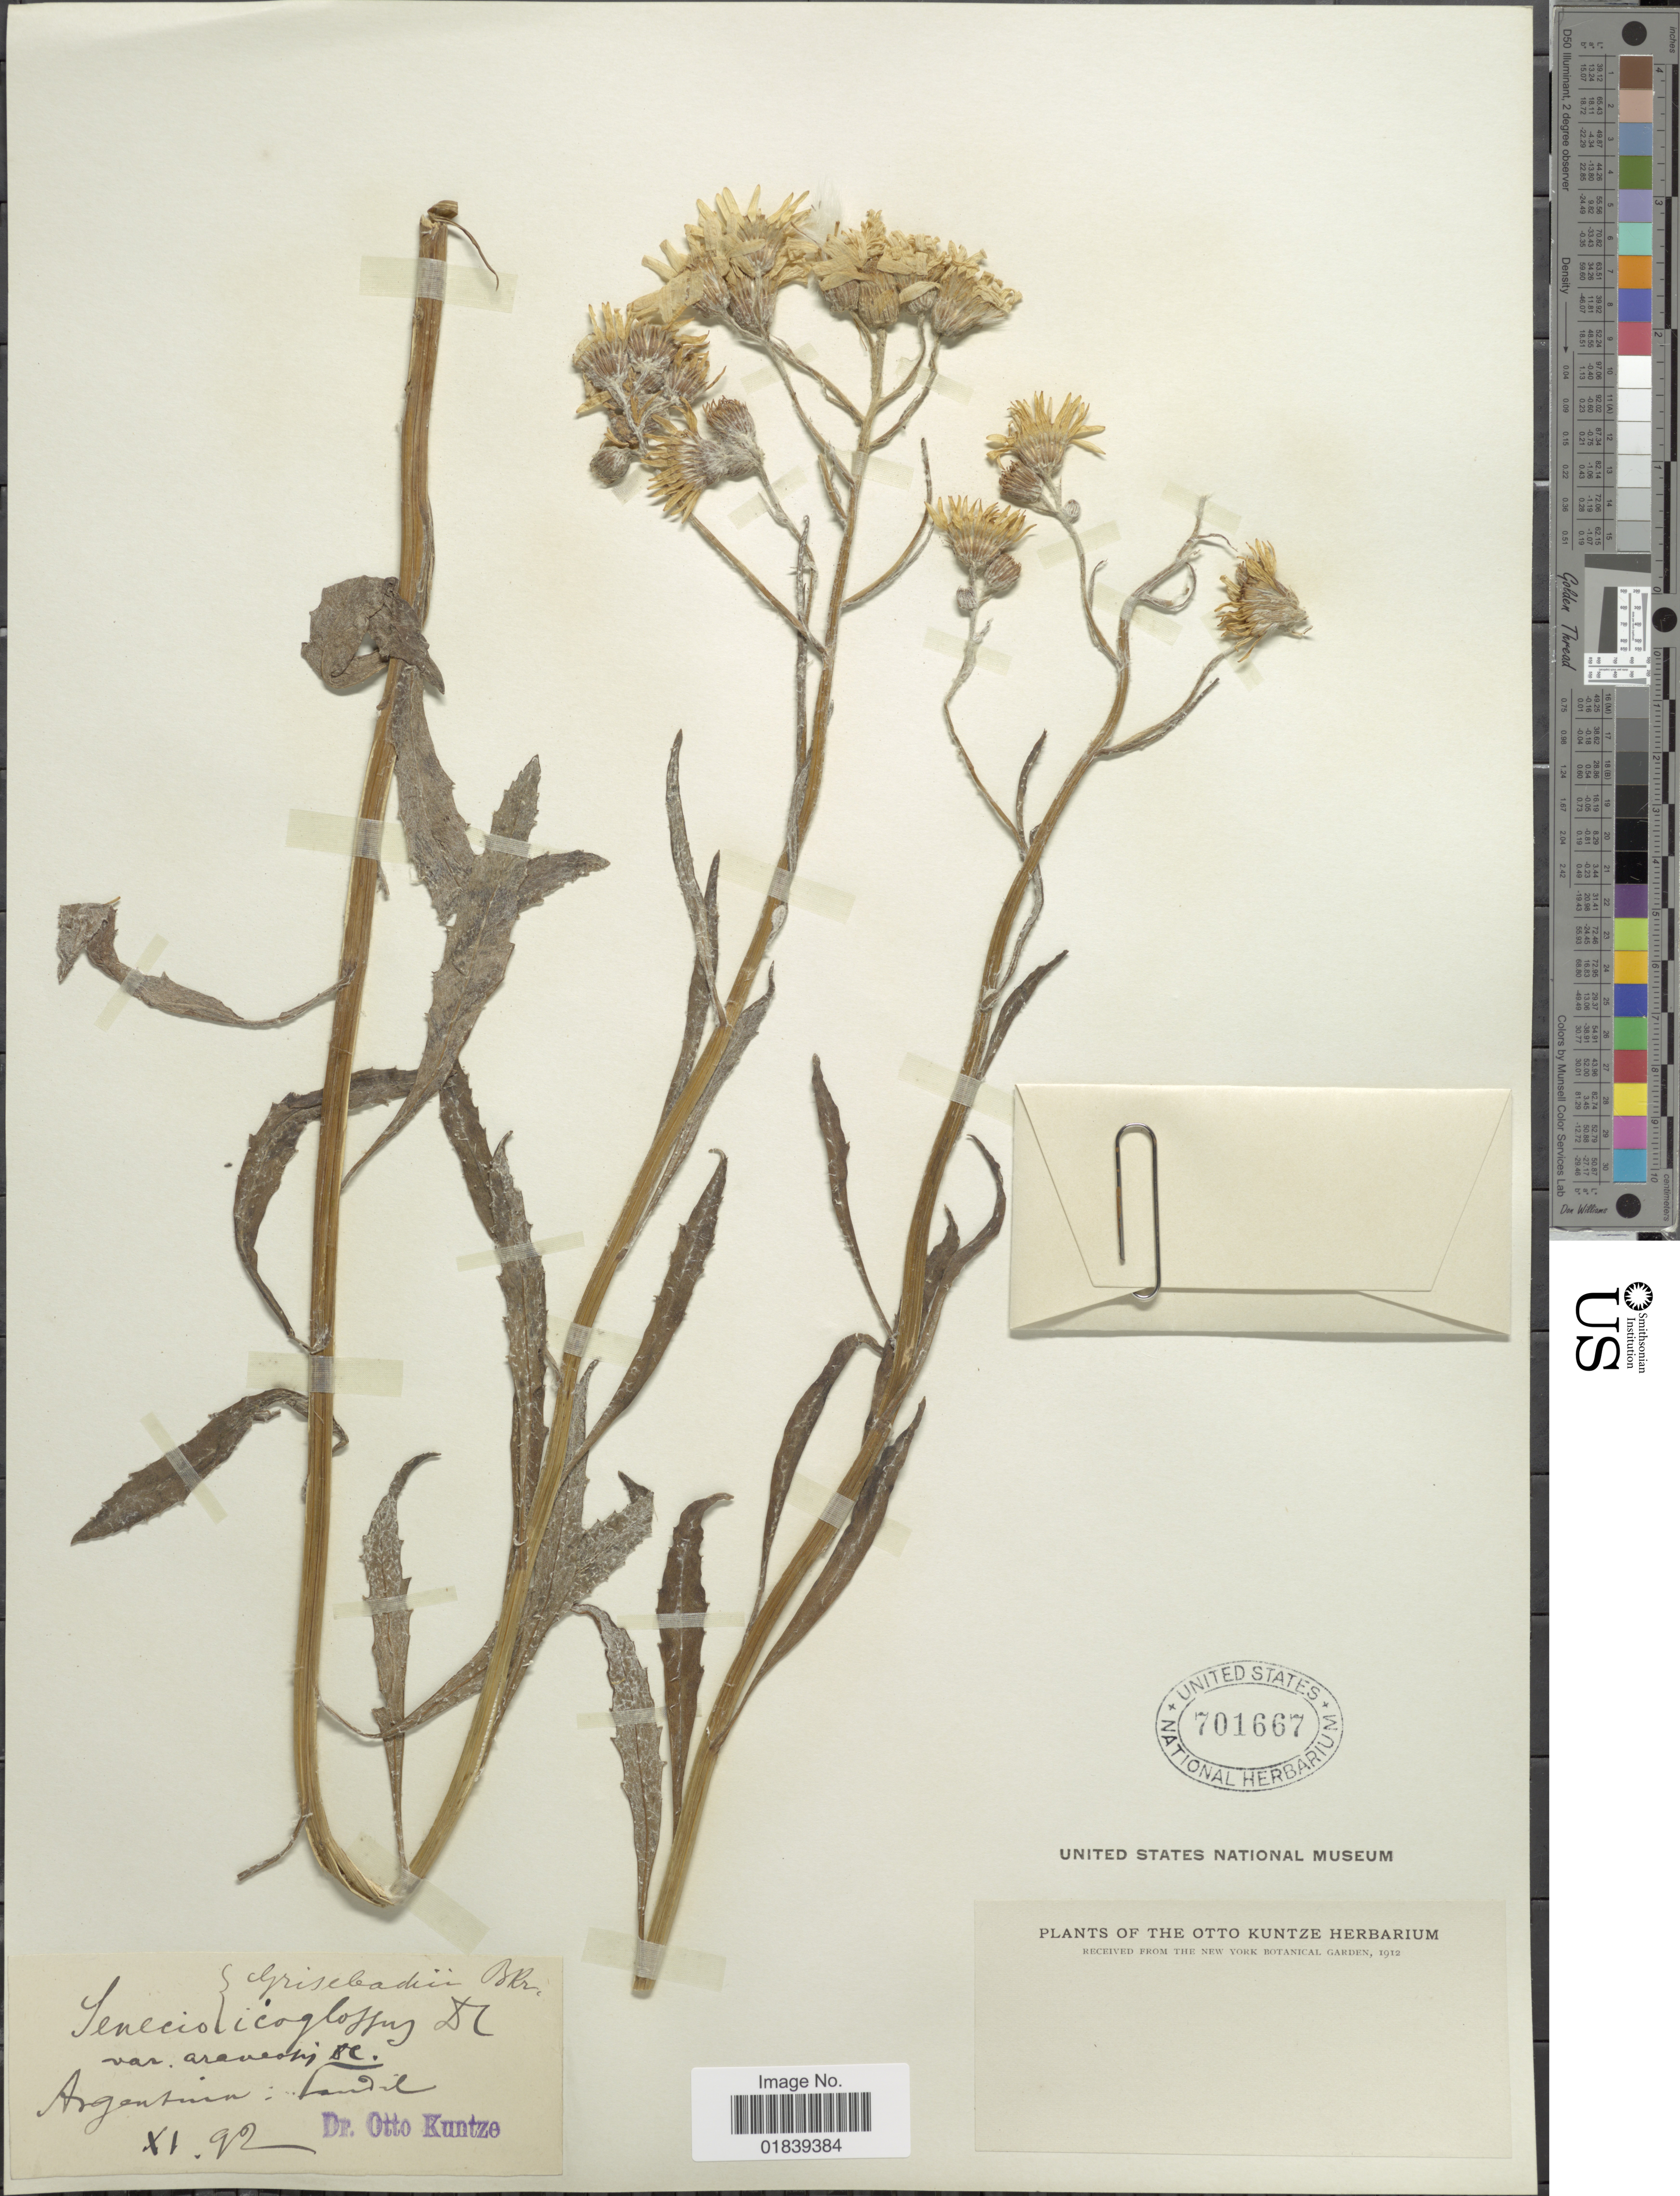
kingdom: Plantae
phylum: Tracheophyta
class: Magnoliopsida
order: Asterales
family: Asteraceae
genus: Senecio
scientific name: Senecio grisebachii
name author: Baker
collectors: C.E.O. Kuntze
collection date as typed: Transcribed d/m/y: /11/92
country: Argentina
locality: Tandil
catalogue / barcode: US 701667